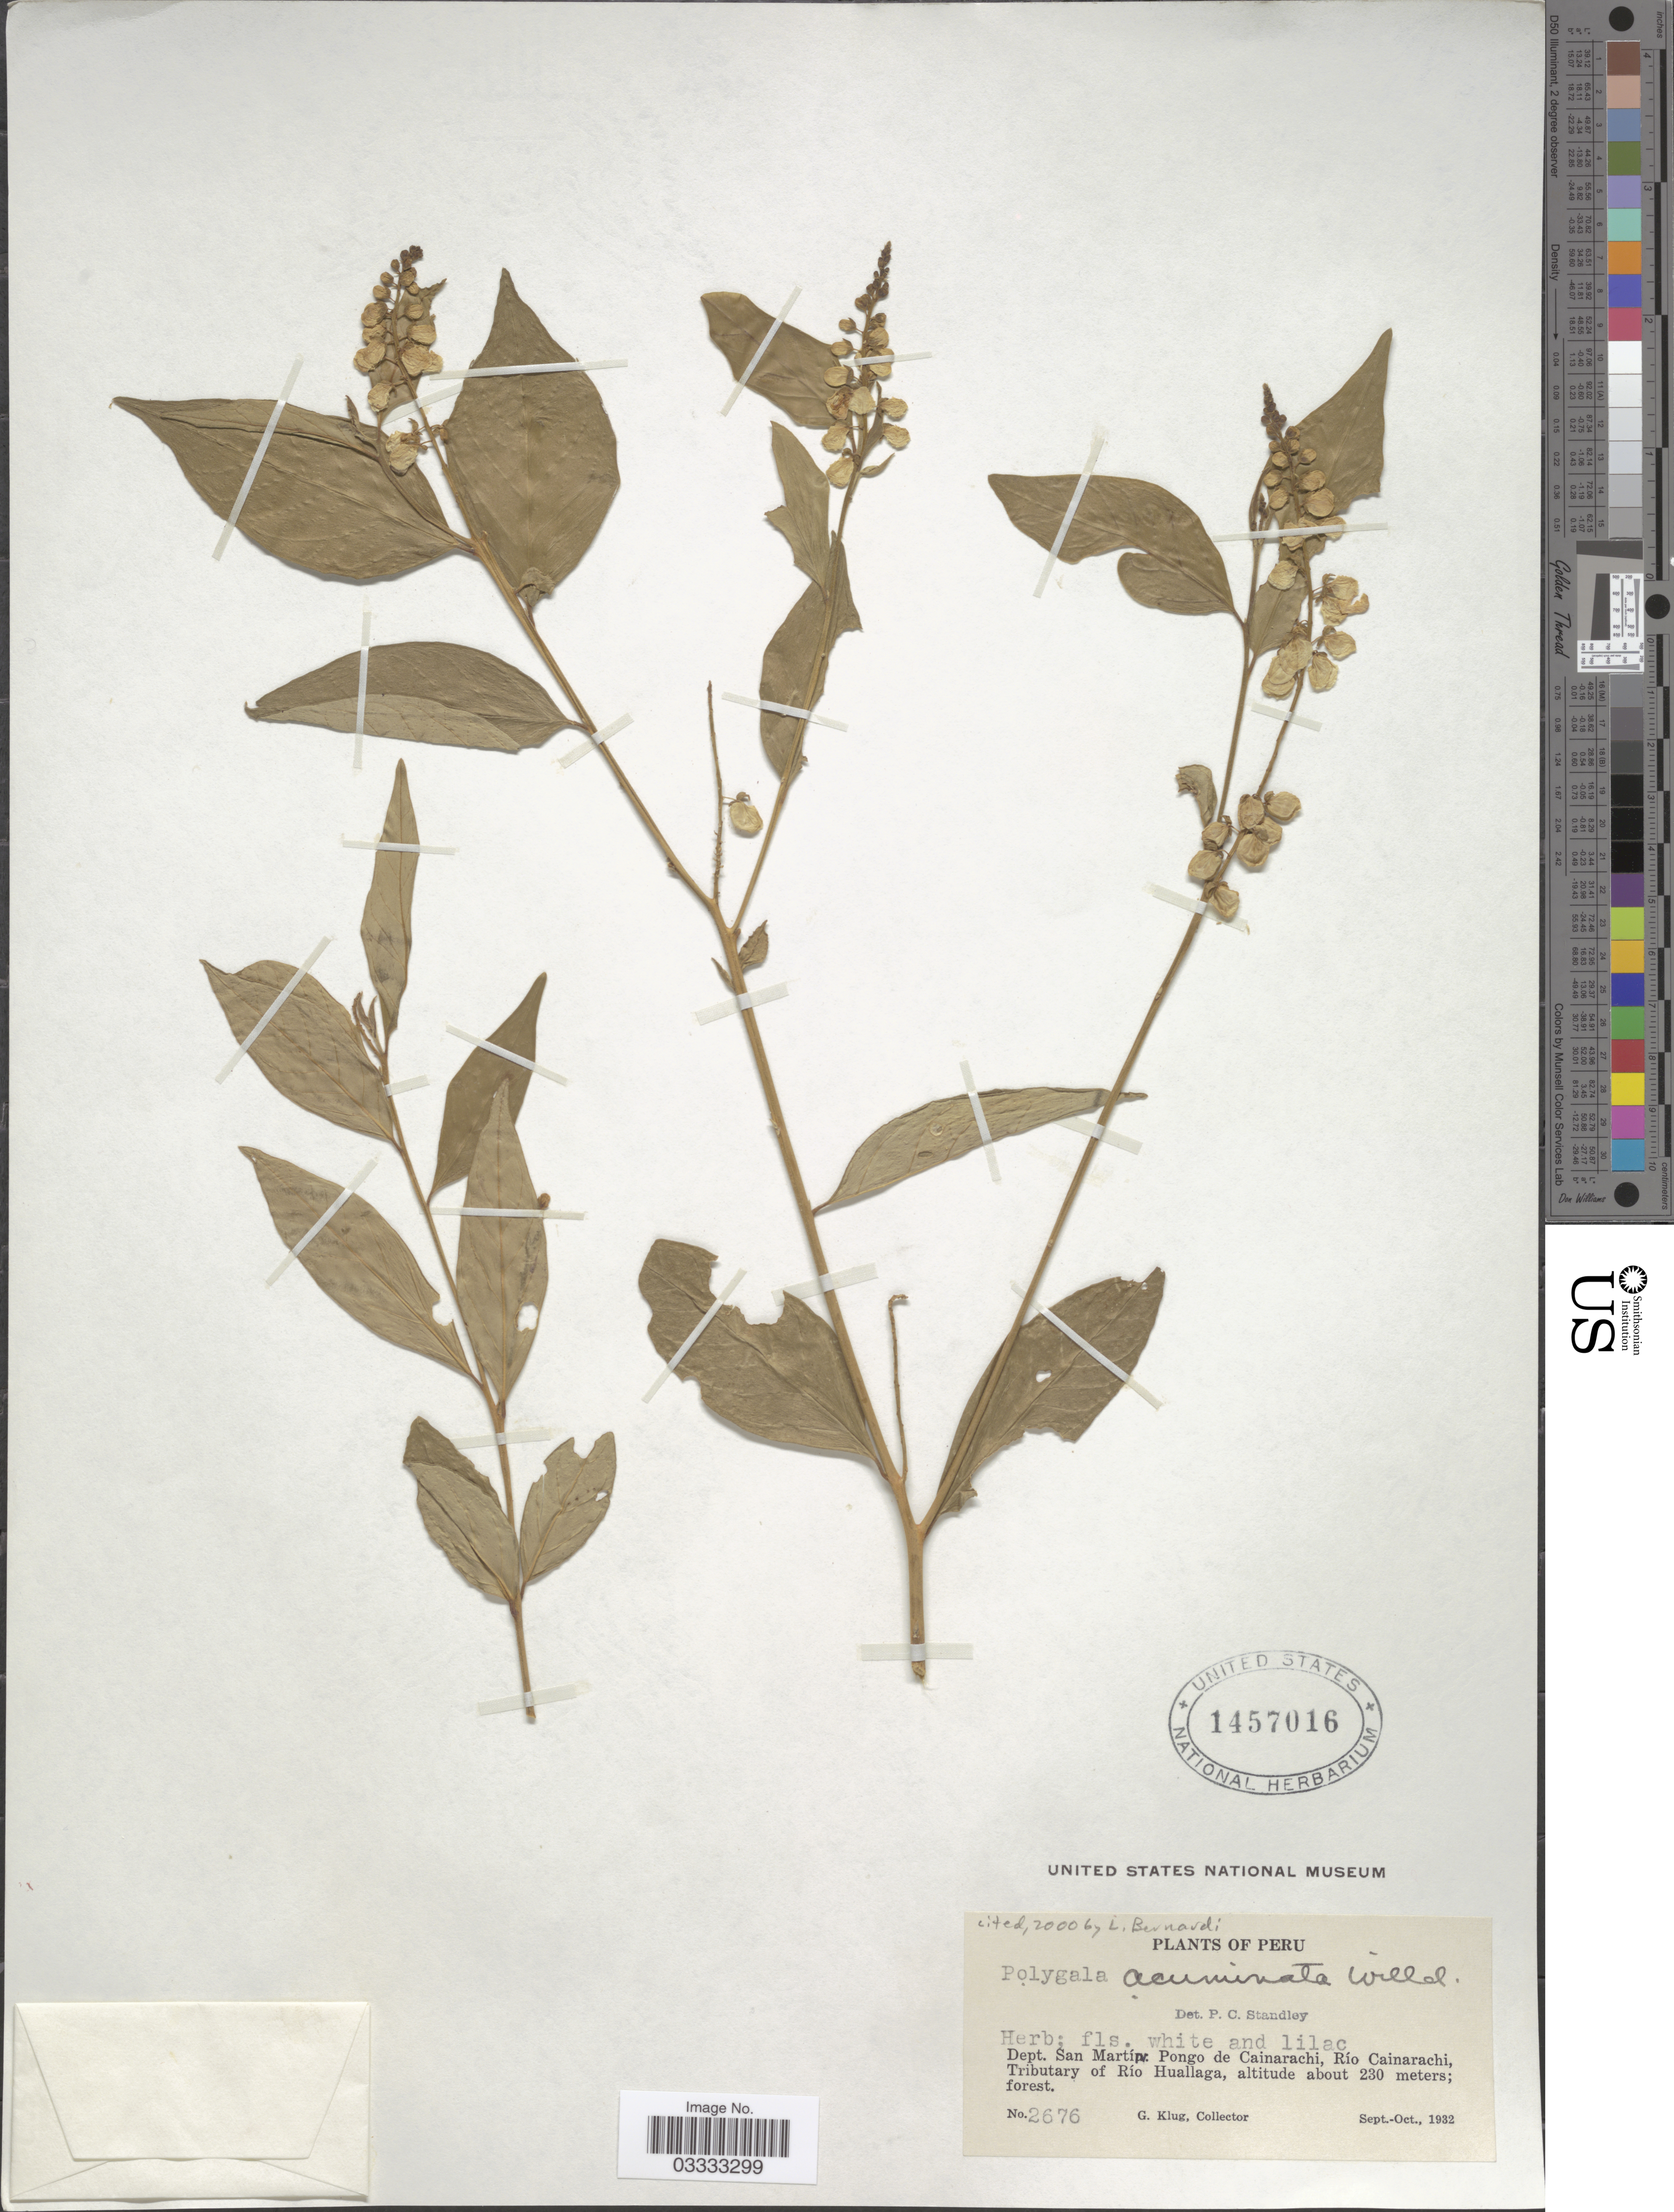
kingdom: Plantae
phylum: Tracheophyta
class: Magnoliopsida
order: Fabales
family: Polygalaceae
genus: Asemeia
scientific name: Asemeia acuminata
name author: (Willd.) J.F.B. Pastore & J.R. Abbott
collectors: G. Klug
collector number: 2676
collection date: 1932-09/1932-10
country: Peru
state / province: San Martín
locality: Dept. San Martín. Pongo de Cainarachi, Río Cainarachi, Tributary of Río Huallaga.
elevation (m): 230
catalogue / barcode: US 1457016